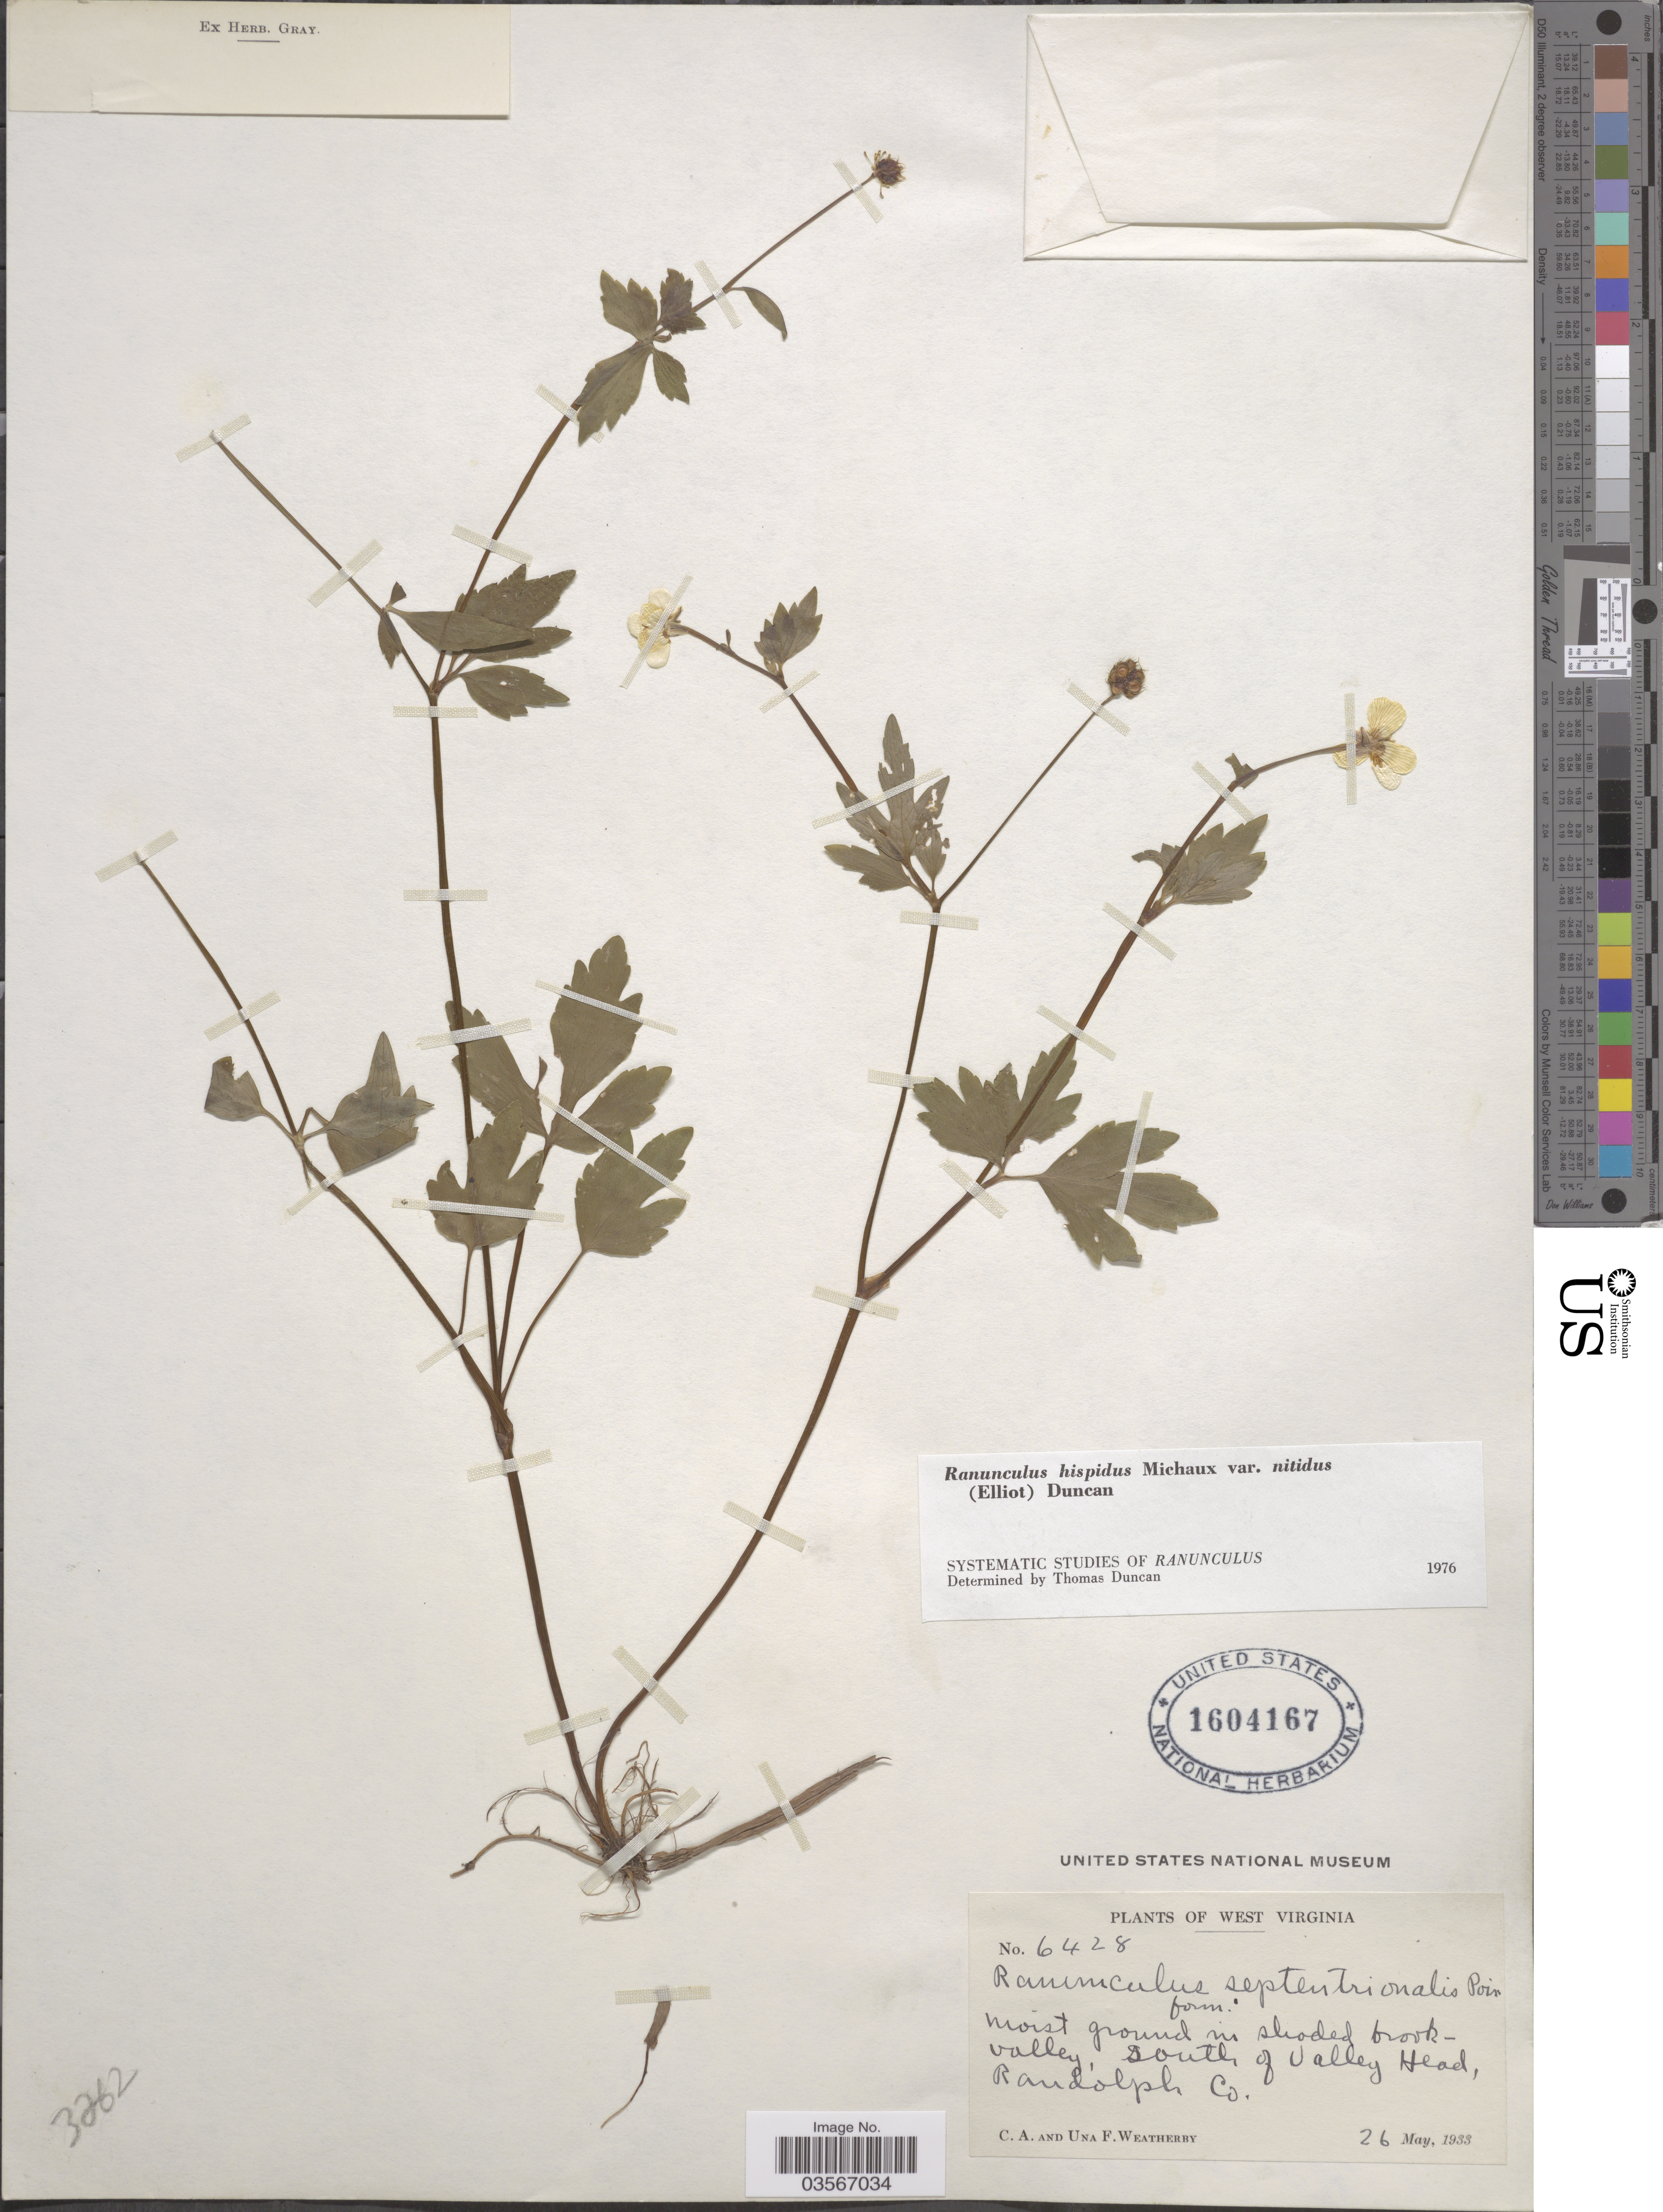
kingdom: Plantae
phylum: Tracheophyta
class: Magnoliopsida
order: Ranunculales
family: Ranunculaceae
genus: Ranunculus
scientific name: Ranunculus hispidus var. nitidus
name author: (Chapm.) T. Duncan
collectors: C. A. Weatherby & U. Weatherby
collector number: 6428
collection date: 1933-05-26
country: United States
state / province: West Virginia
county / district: Randolph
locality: Moist ground in shaded brookvalley, south of Valley Head, Randolph Co.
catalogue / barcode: US 1604167